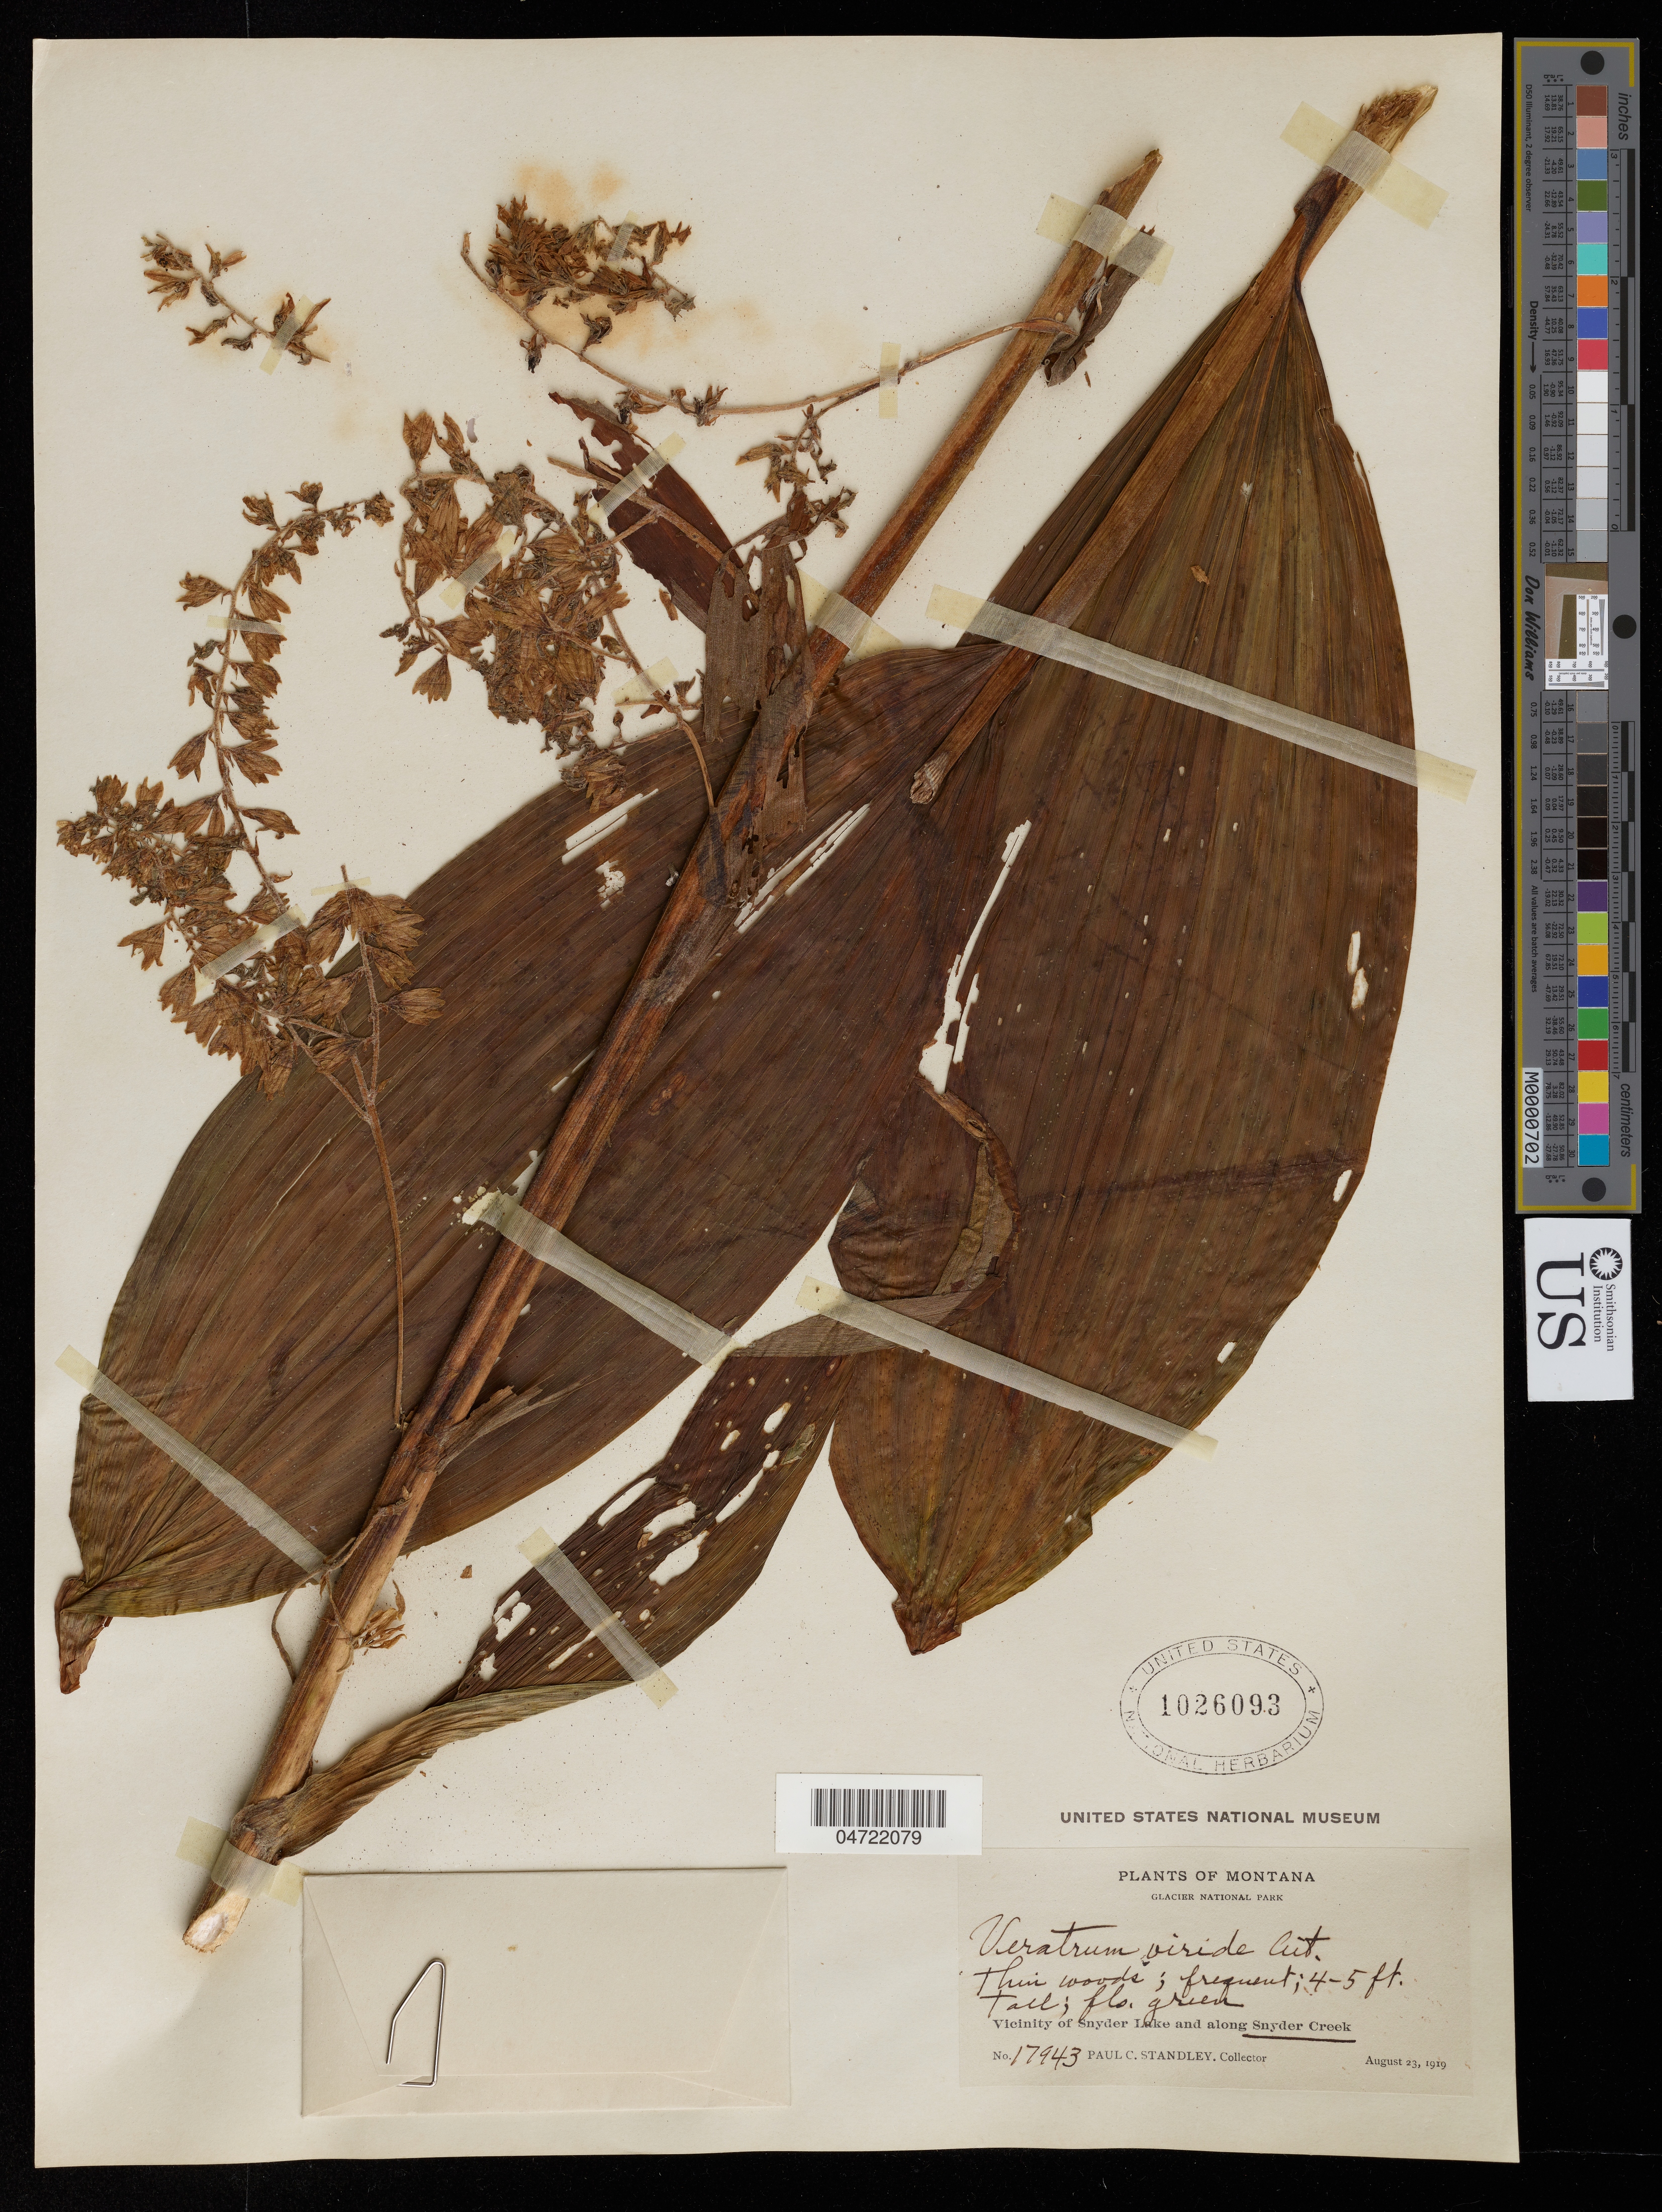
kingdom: Plantae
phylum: Tracheophyta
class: Liliopsida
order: Liliales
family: Melanthiaceae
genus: Veratrum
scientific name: Veratrum viride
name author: Aiton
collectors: P. C. Standley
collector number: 17943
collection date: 1919-08-23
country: United States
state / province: Montana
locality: Glacier National Park. Vicinity of Snyder Lake and along Snyder Creek.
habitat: Thin woods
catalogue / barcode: US 1026093